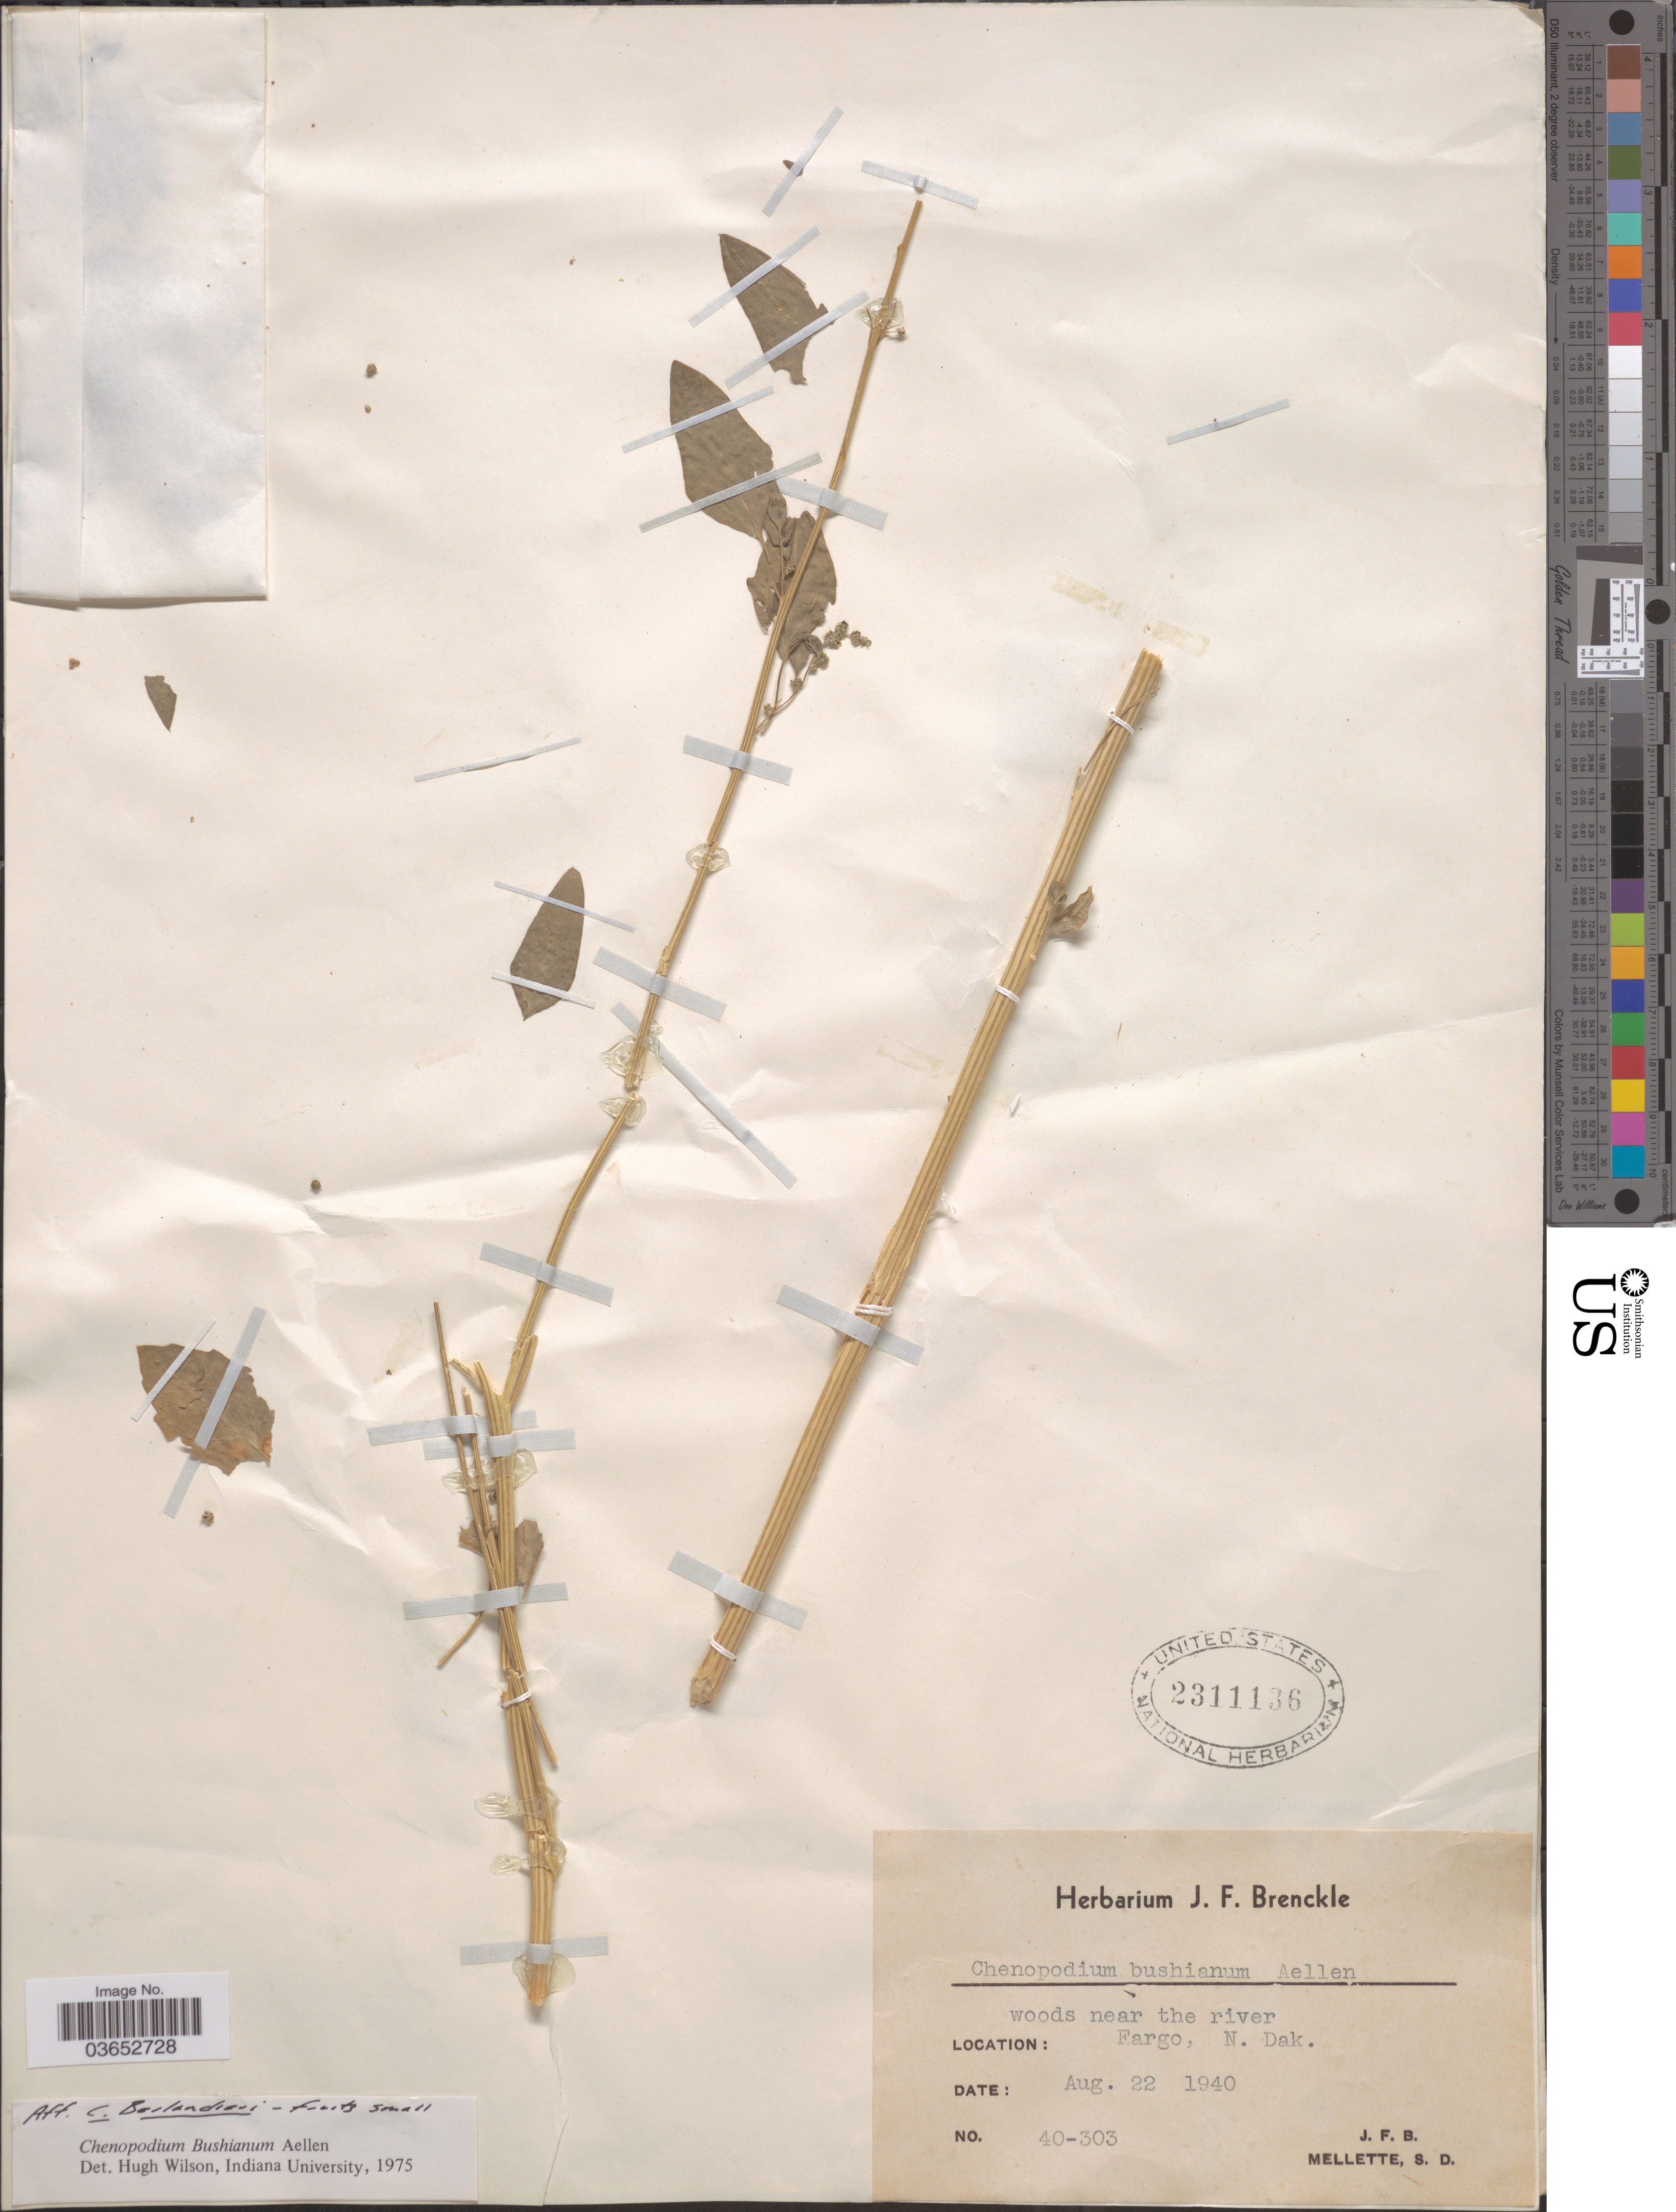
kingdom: Plantae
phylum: Tracheophyta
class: Magnoliopsida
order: Caryophyllales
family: Amaranthaceae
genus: Chenopodium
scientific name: Chenopodium bushianum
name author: Aellen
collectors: J. Brenckle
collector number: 40-303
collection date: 1940-08-22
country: United States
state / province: North Dakota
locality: Woods near the river, Fargo.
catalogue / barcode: US 2311136